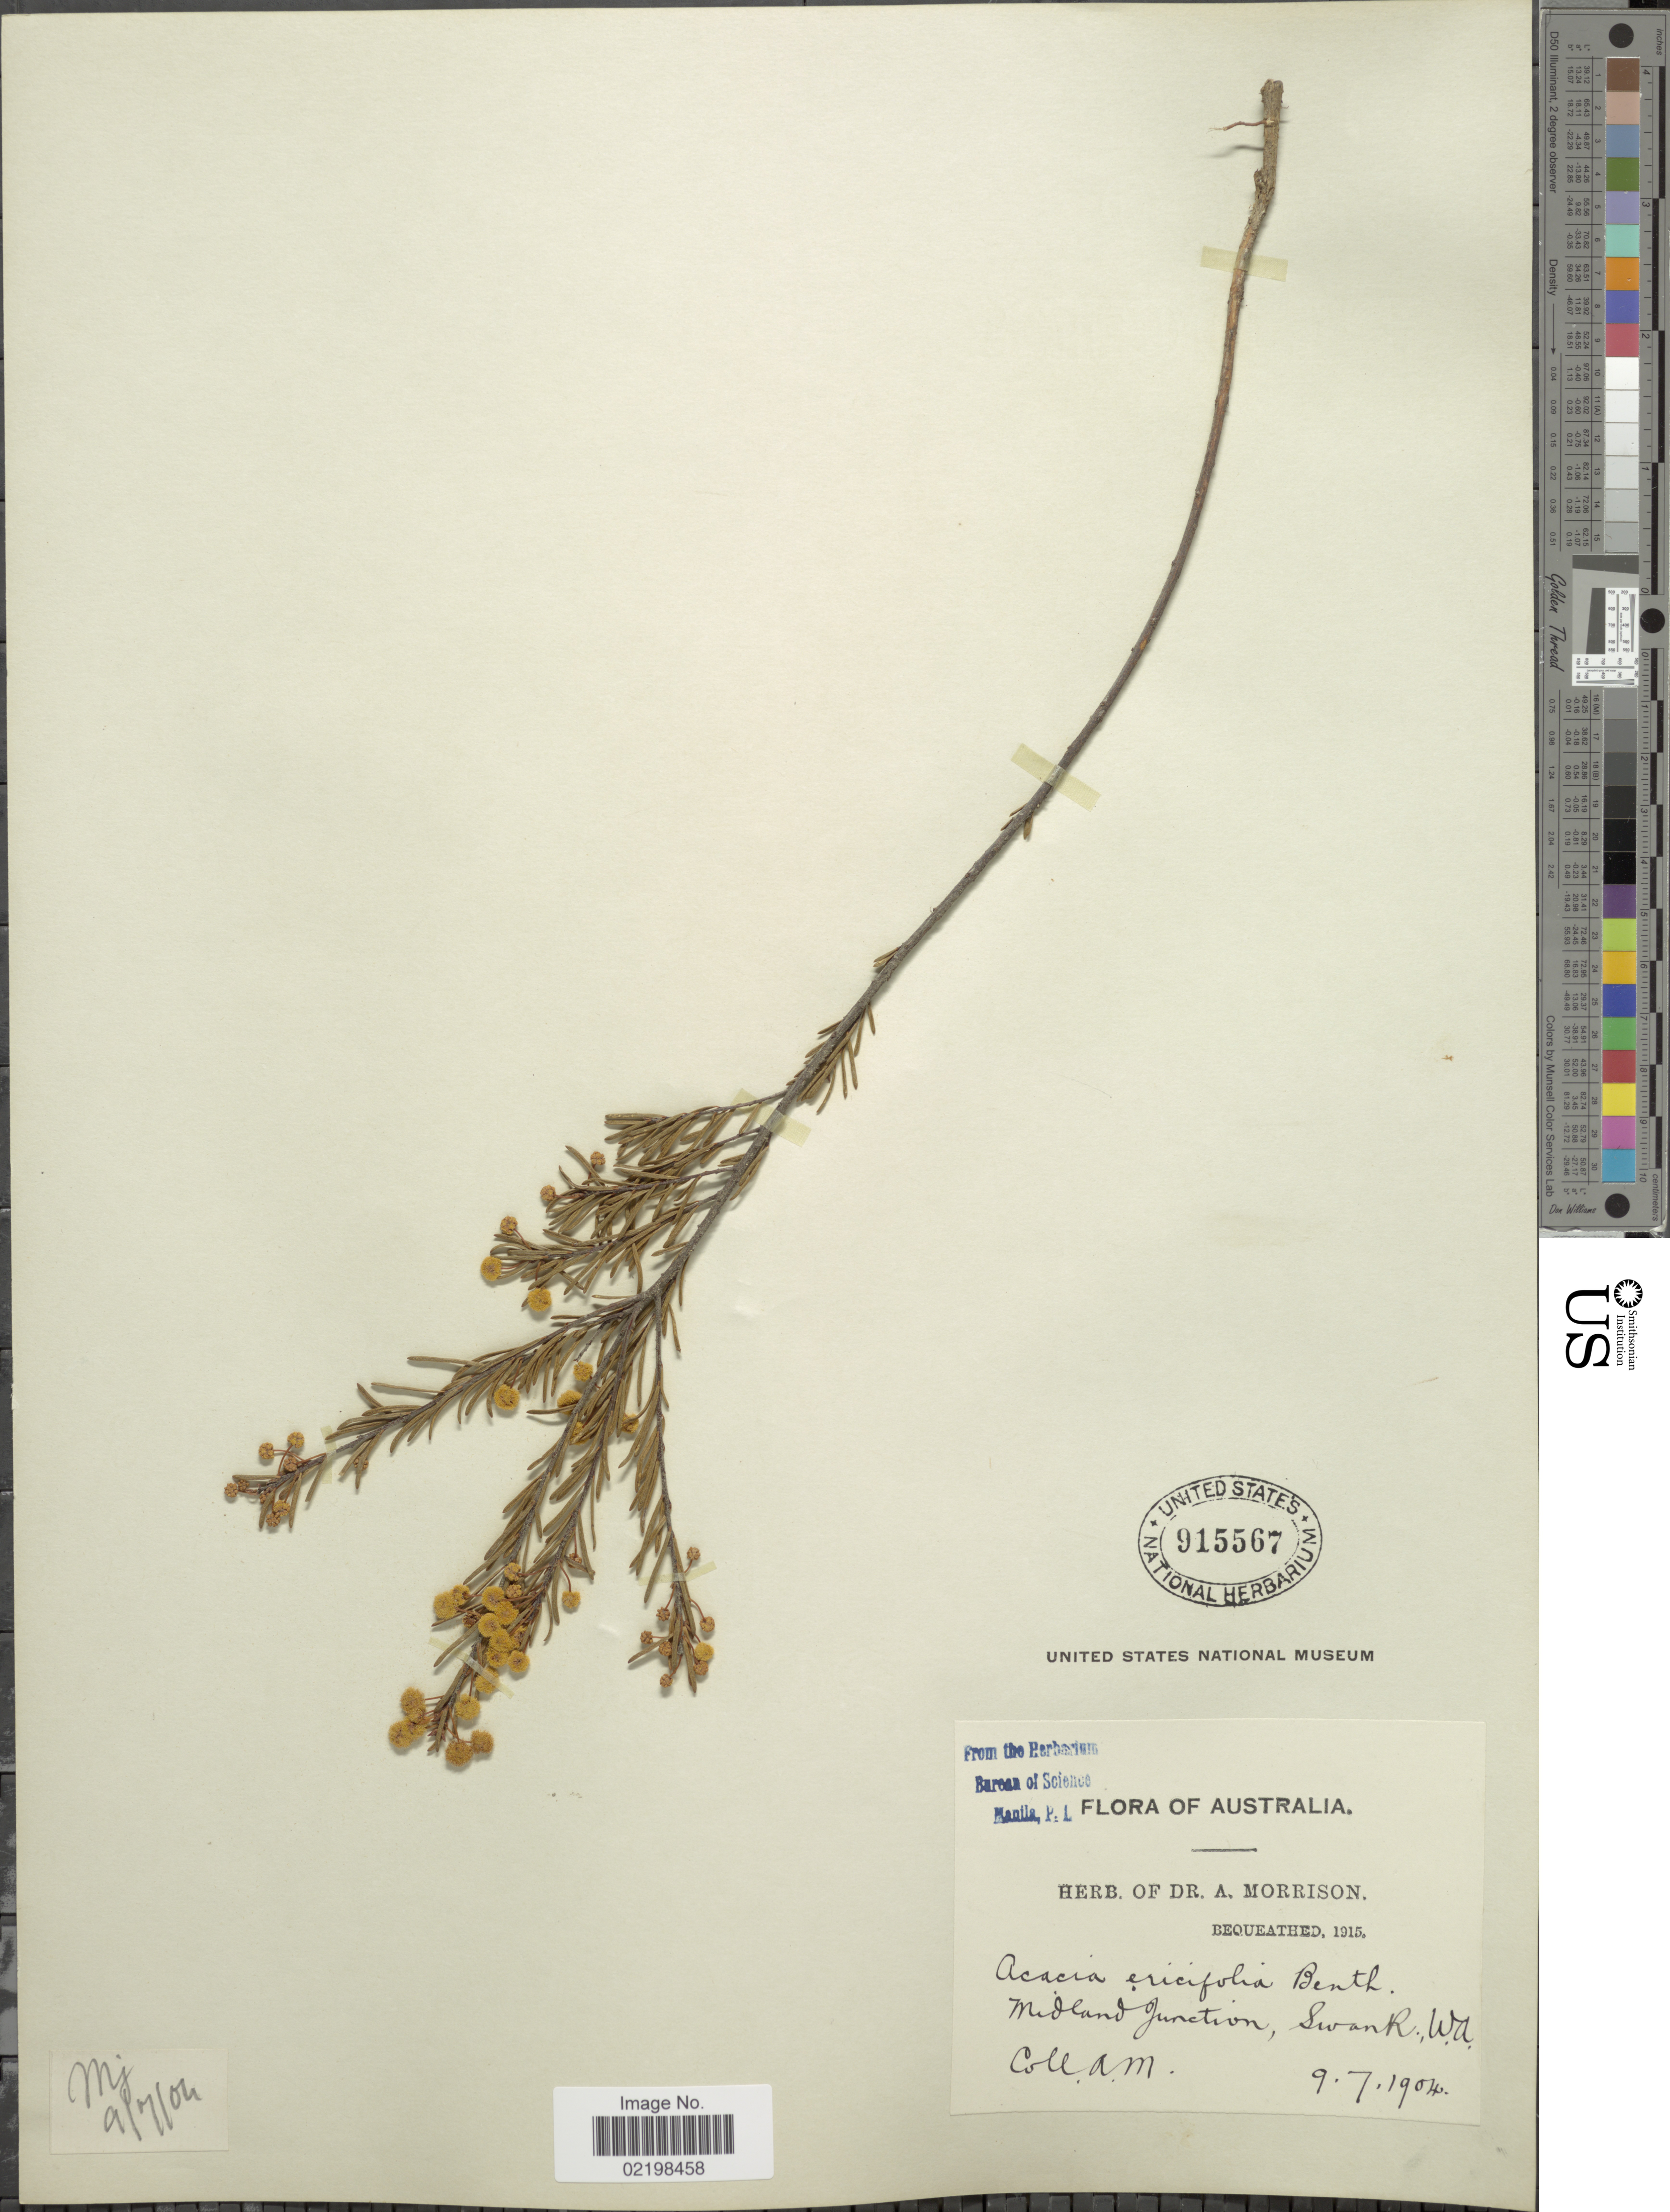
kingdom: Plantae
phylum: Tracheophyta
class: Magnoliopsida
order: Fabales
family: Fabaceae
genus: Acacia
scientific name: Acacia ericifolia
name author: Benth.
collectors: A. Morrison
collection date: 1904-07-09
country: Australia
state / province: Western Australia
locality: Midland Junction, Swan R., W.A.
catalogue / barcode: US 915567